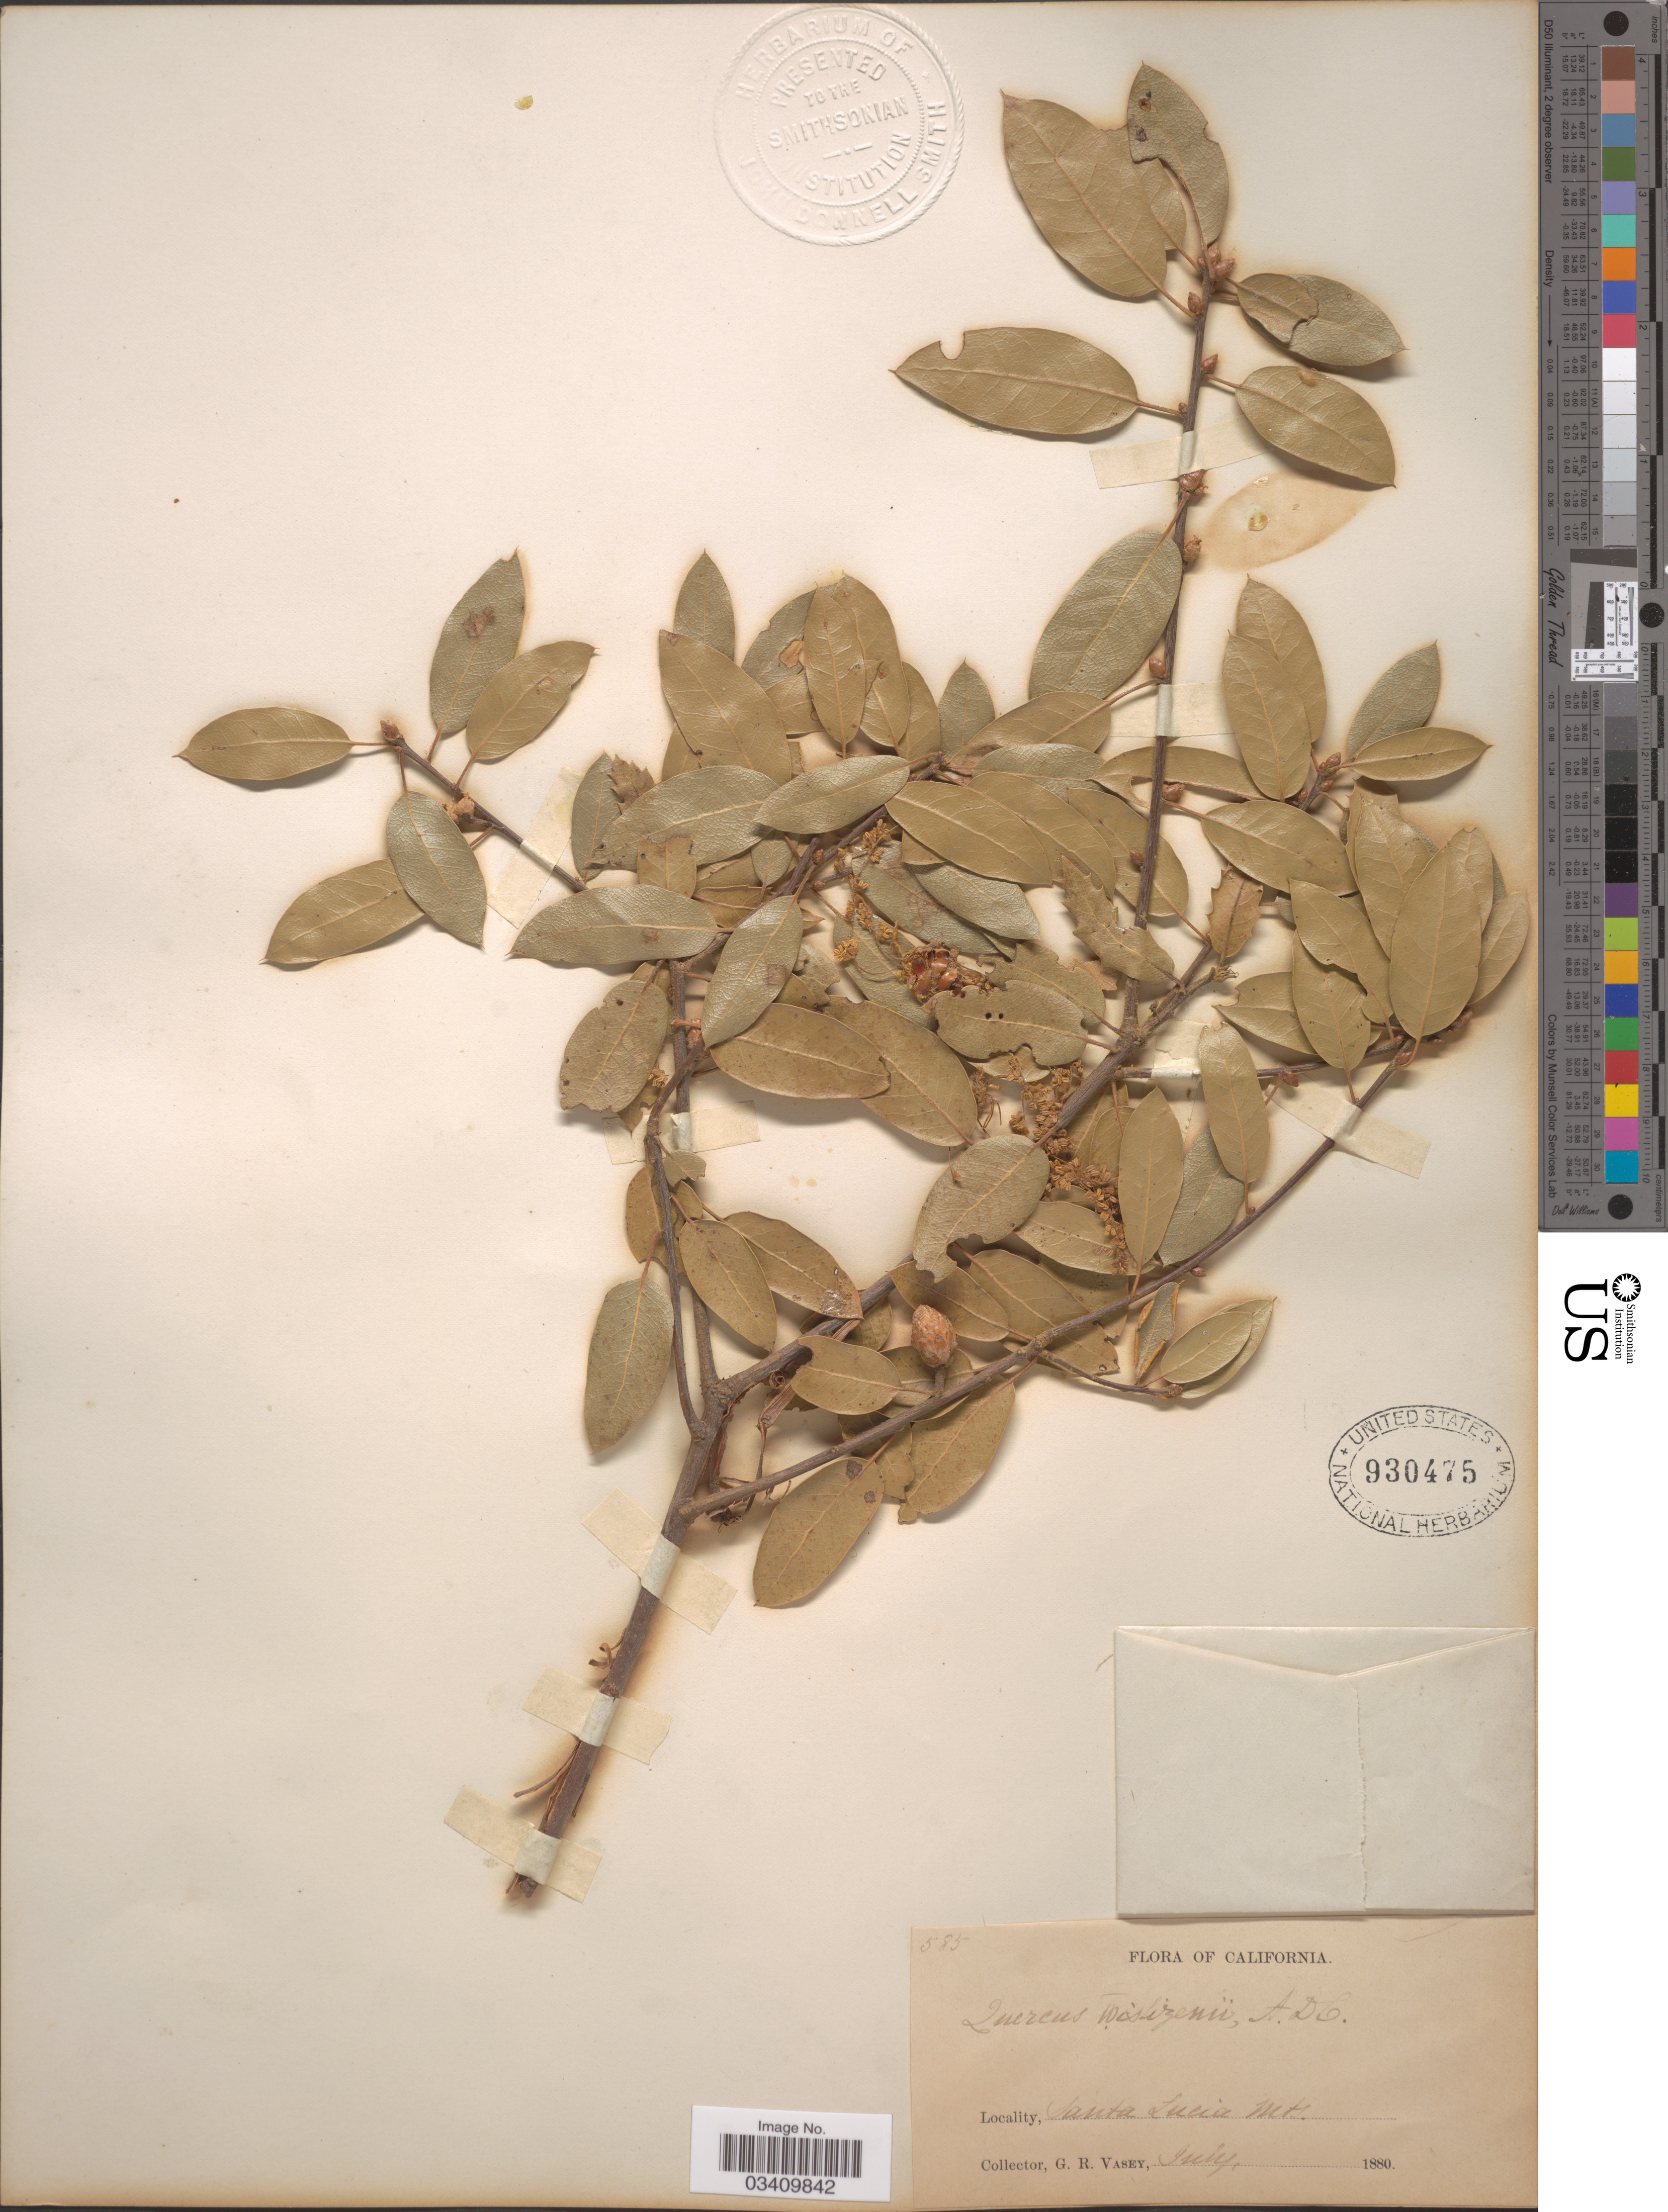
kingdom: Plantae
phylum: Tracheophyta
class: Magnoliopsida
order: Fagales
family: Fagaceae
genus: Quercus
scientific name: Quercus wislizeni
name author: A. DC.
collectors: G. R. Vasey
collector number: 585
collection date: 1880-07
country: United States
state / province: California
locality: Santa Lucia Mts.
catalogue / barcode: US 930475